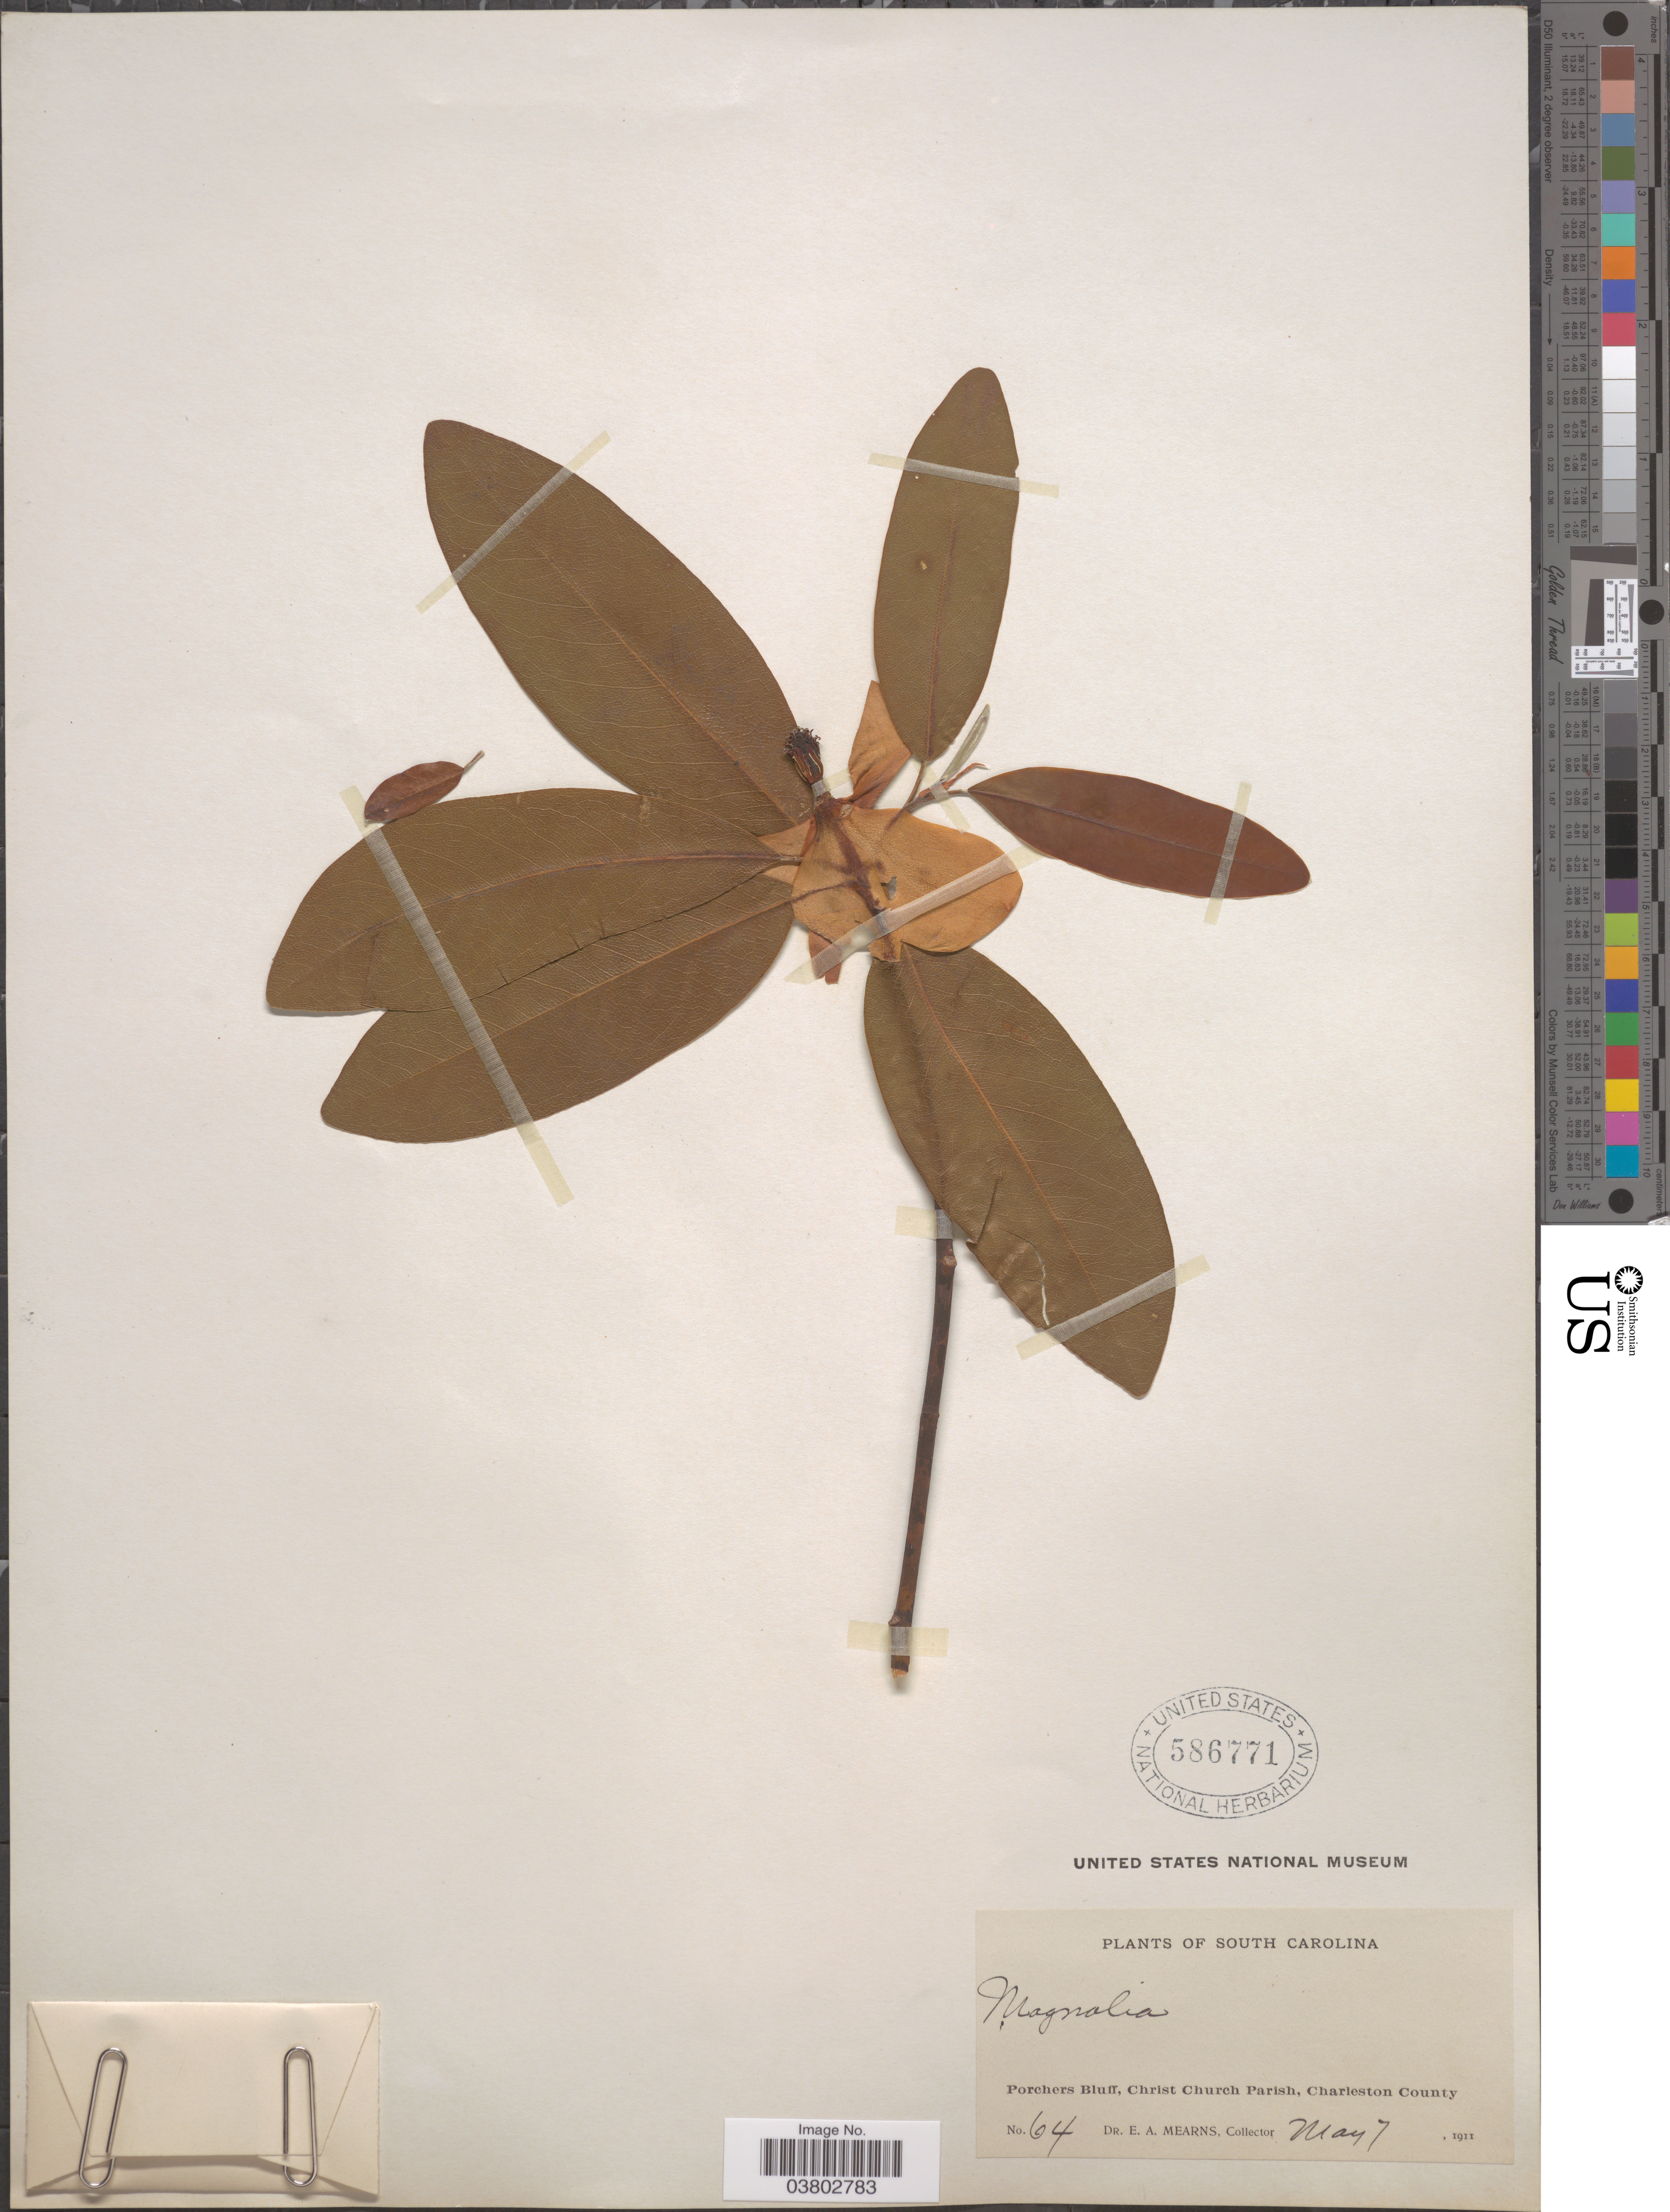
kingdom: Plantae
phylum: Tracheophyta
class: Magnoliopsida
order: Magnoliales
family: Magnoliaceae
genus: Magnolia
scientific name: Magnolia virginiana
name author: L.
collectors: E. A. Mearns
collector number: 64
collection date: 1911-05-07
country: United States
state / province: South Carolina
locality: Porchers Bluff, Christ Church Parish, Charleston County.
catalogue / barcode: US 586771